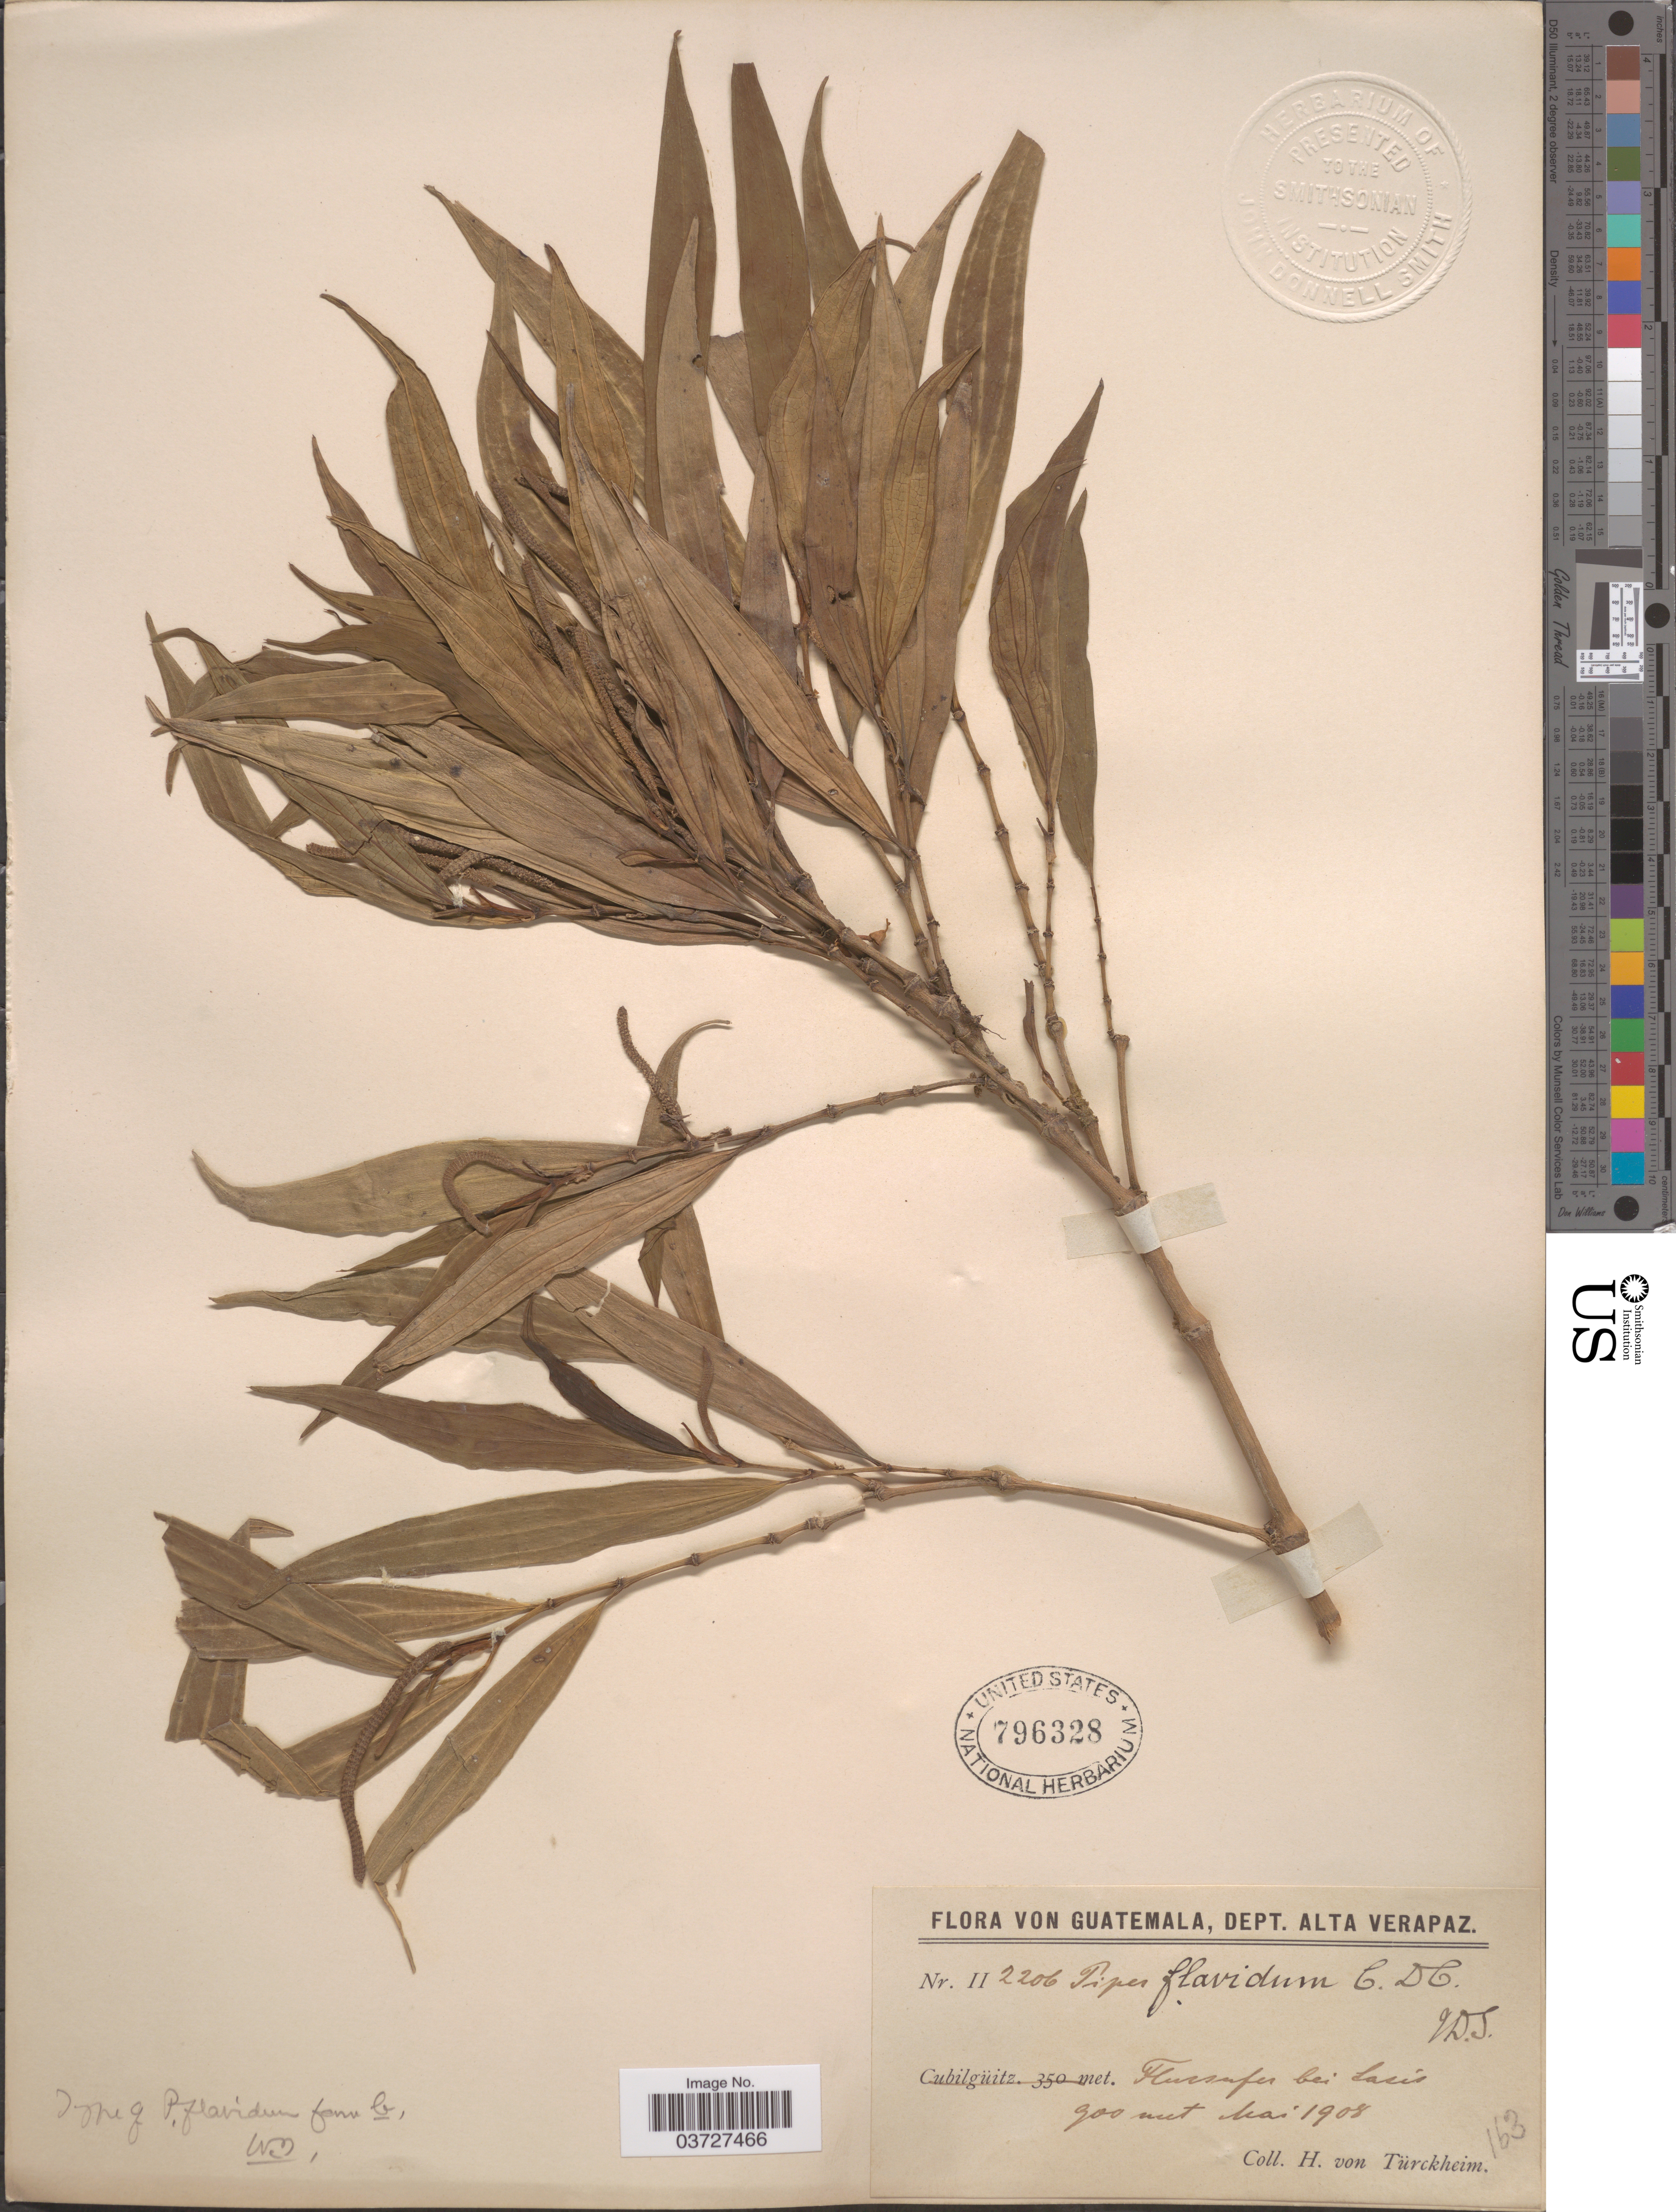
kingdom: Plantae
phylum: Tracheophyta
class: Magnoliopsida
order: Piperales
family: Piperaceae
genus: Piper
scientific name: Piper flavidum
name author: C. DC. in Donn. Sm.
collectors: H. von Türckheim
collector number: II2206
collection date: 1908-05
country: Guatemala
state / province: Alta Verapaz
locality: Dept. Alta Verapaz.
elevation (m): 900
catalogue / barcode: US 796328